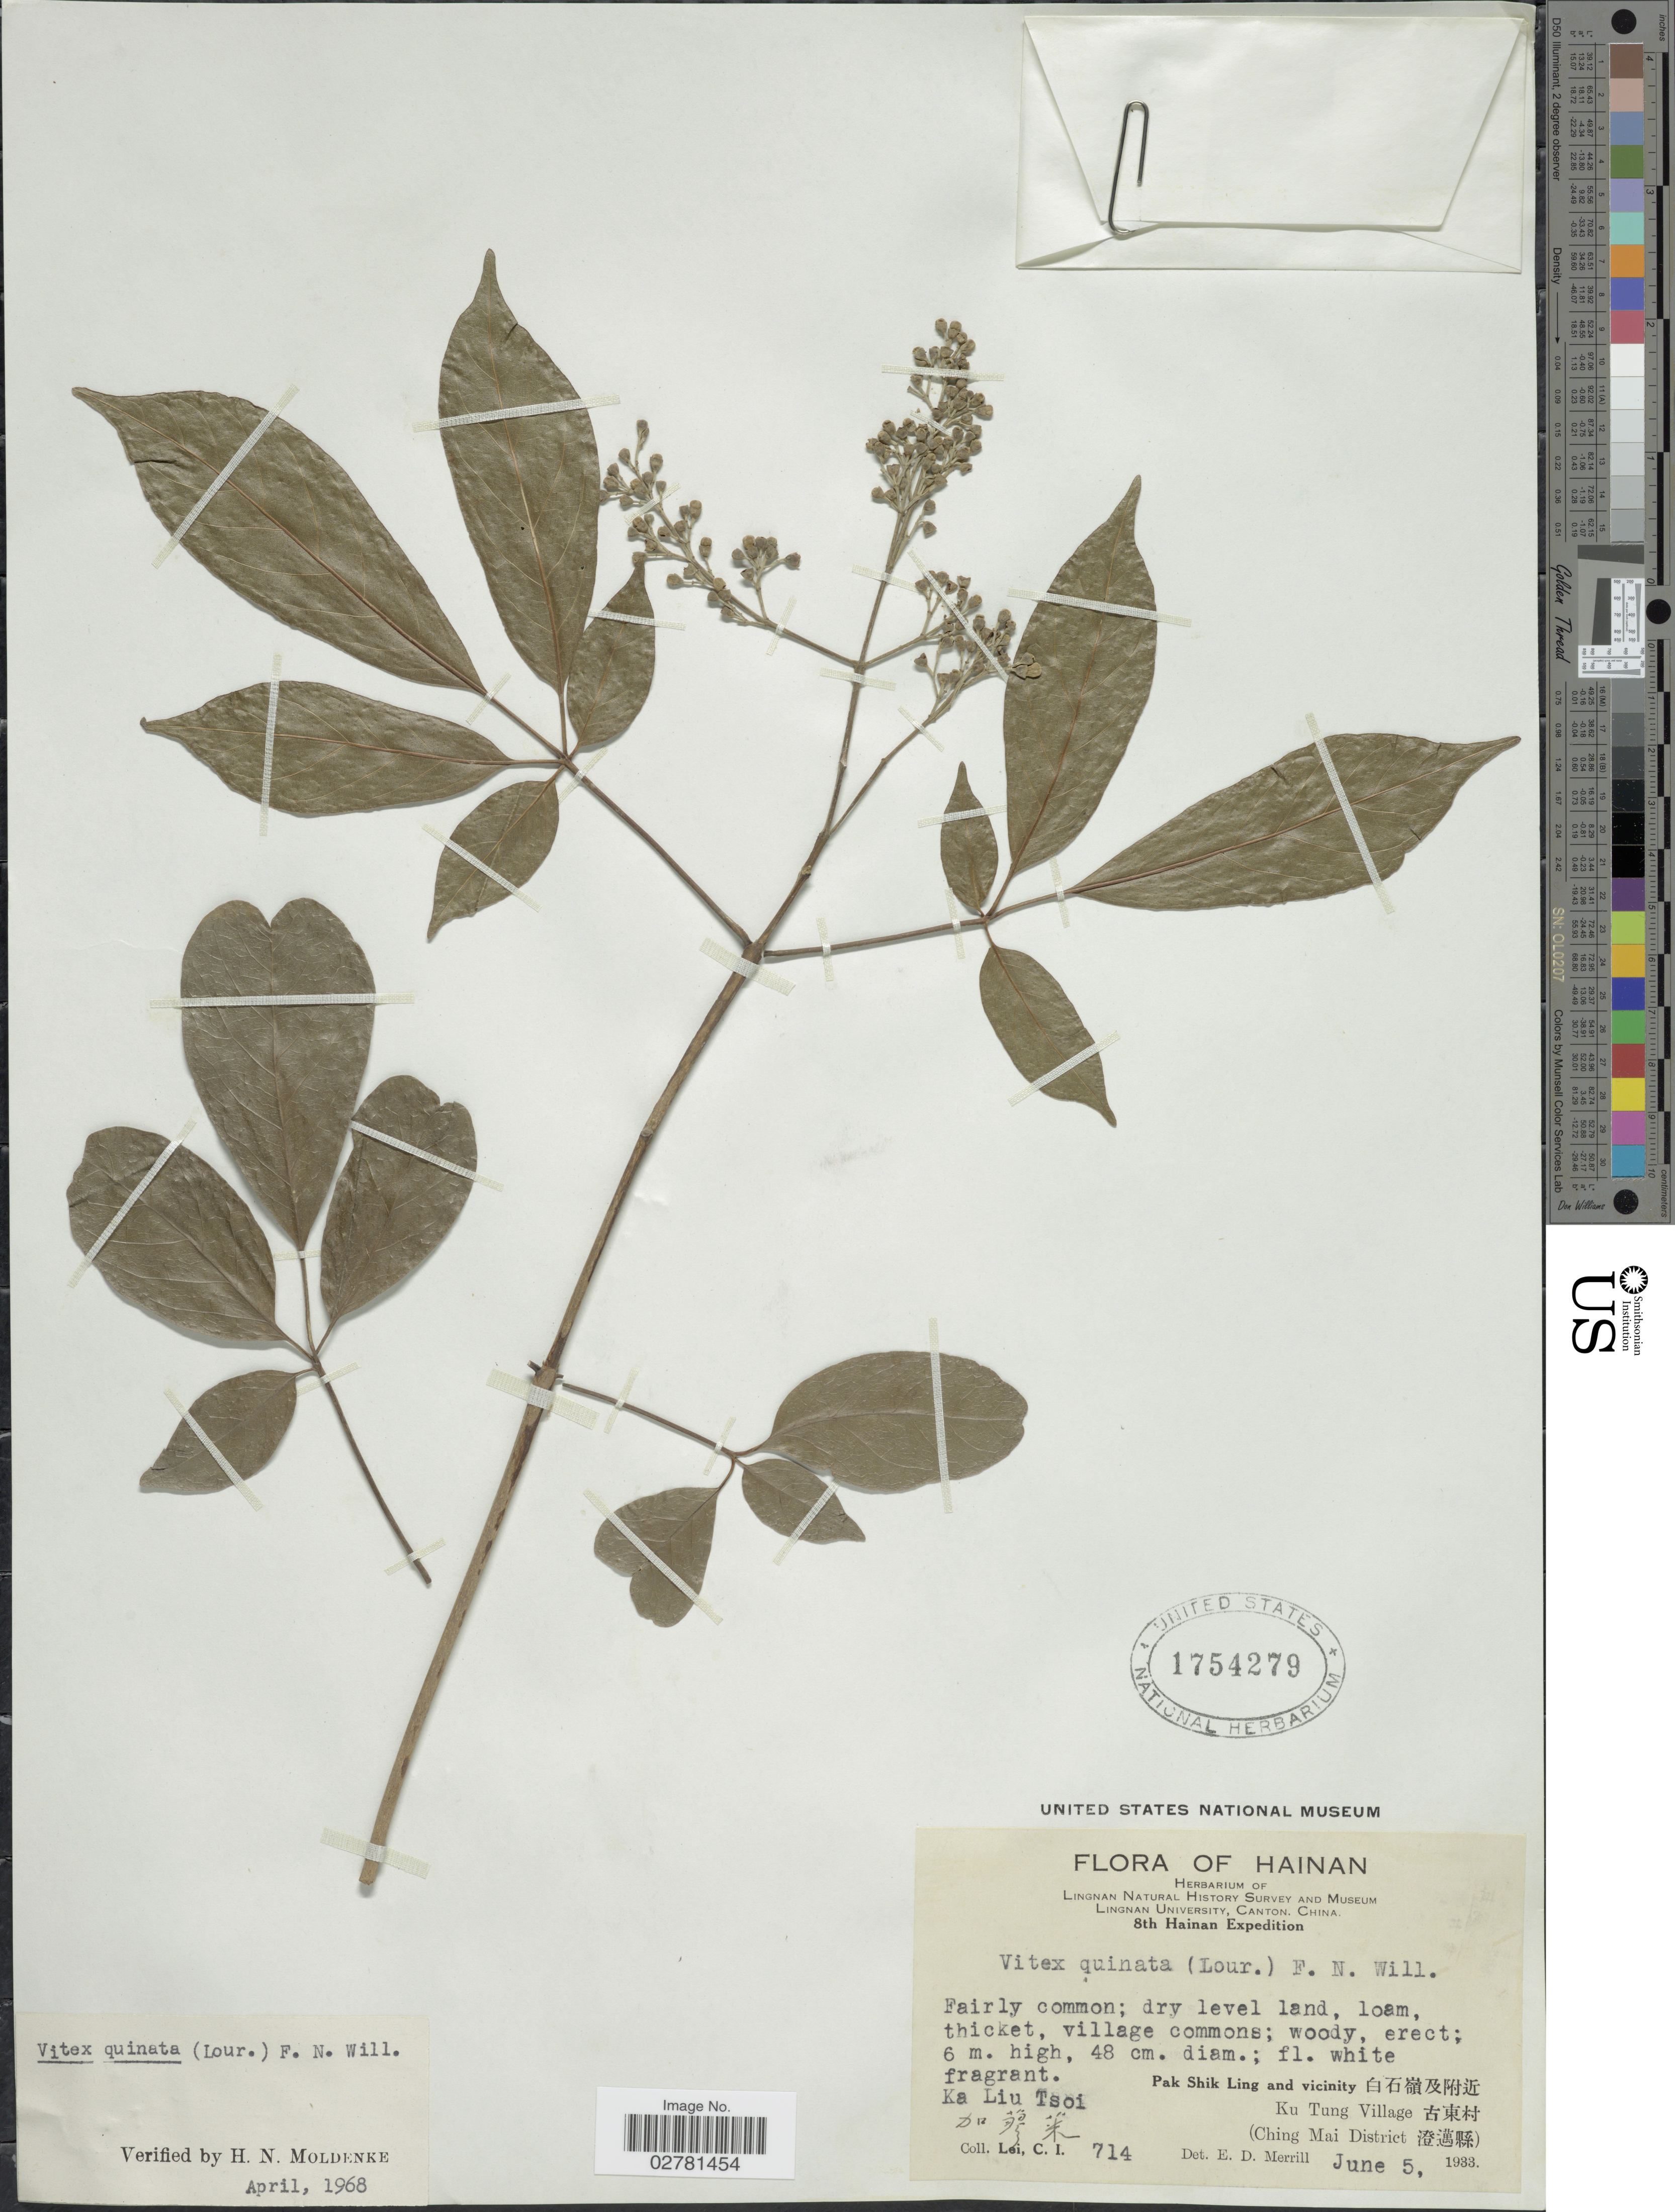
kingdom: Plantae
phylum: Tracheophyta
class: Magnoliopsida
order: Lamiales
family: Lamiaceae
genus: Vitex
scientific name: Vitex quinata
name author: (Lour.) F.N. Williams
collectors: C. I. Lei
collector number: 714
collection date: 1933-06-05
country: China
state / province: Hainan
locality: Pak Shik Ling and vicinity X. Ku Tung Village X. (Ching Mai District X). Kai Lui Tsoi X.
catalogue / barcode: US 1754279